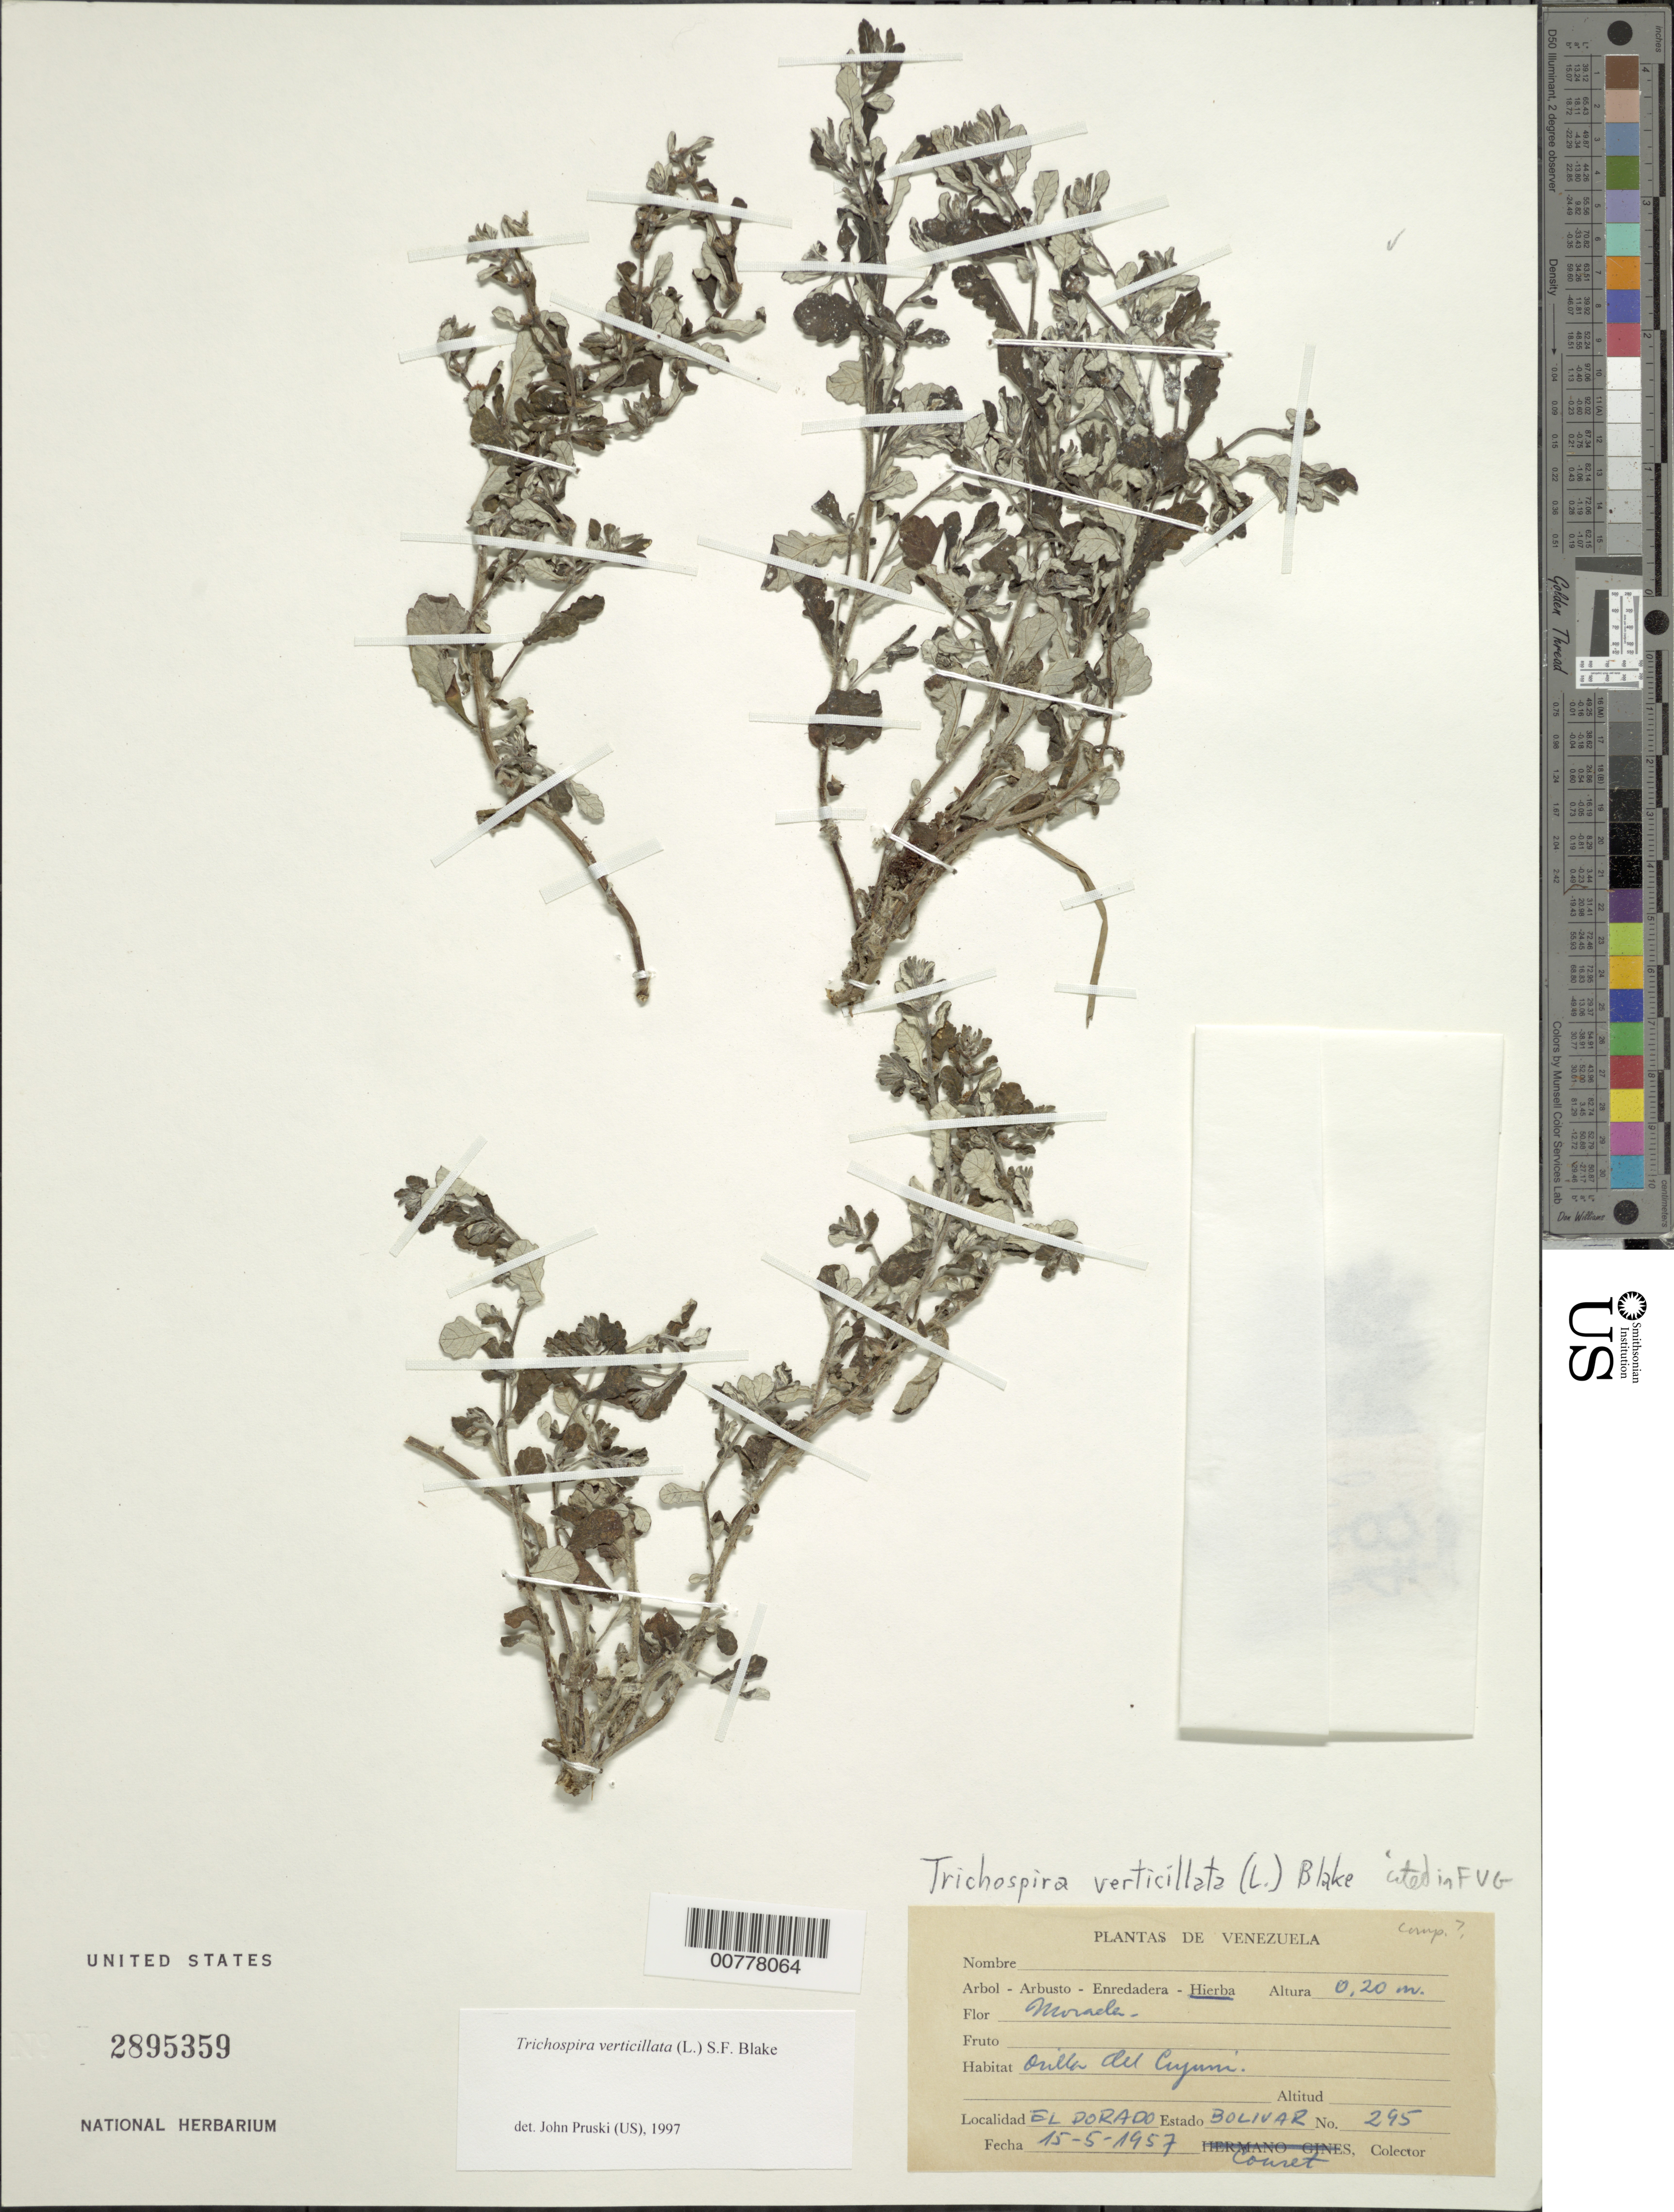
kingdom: Plantae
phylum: Tracheophyta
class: Magnoliopsida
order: Asterales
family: Asteraceae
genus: Trichospira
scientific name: Trichospira verticillata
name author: (L.) S.F. Blake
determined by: Pruski, J. F.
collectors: -. Couret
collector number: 295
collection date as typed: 15-May-57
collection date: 1957-05-15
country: Venezuela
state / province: Bolívar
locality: El Dorado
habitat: Orilla del Cuyuni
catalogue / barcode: US 2895359